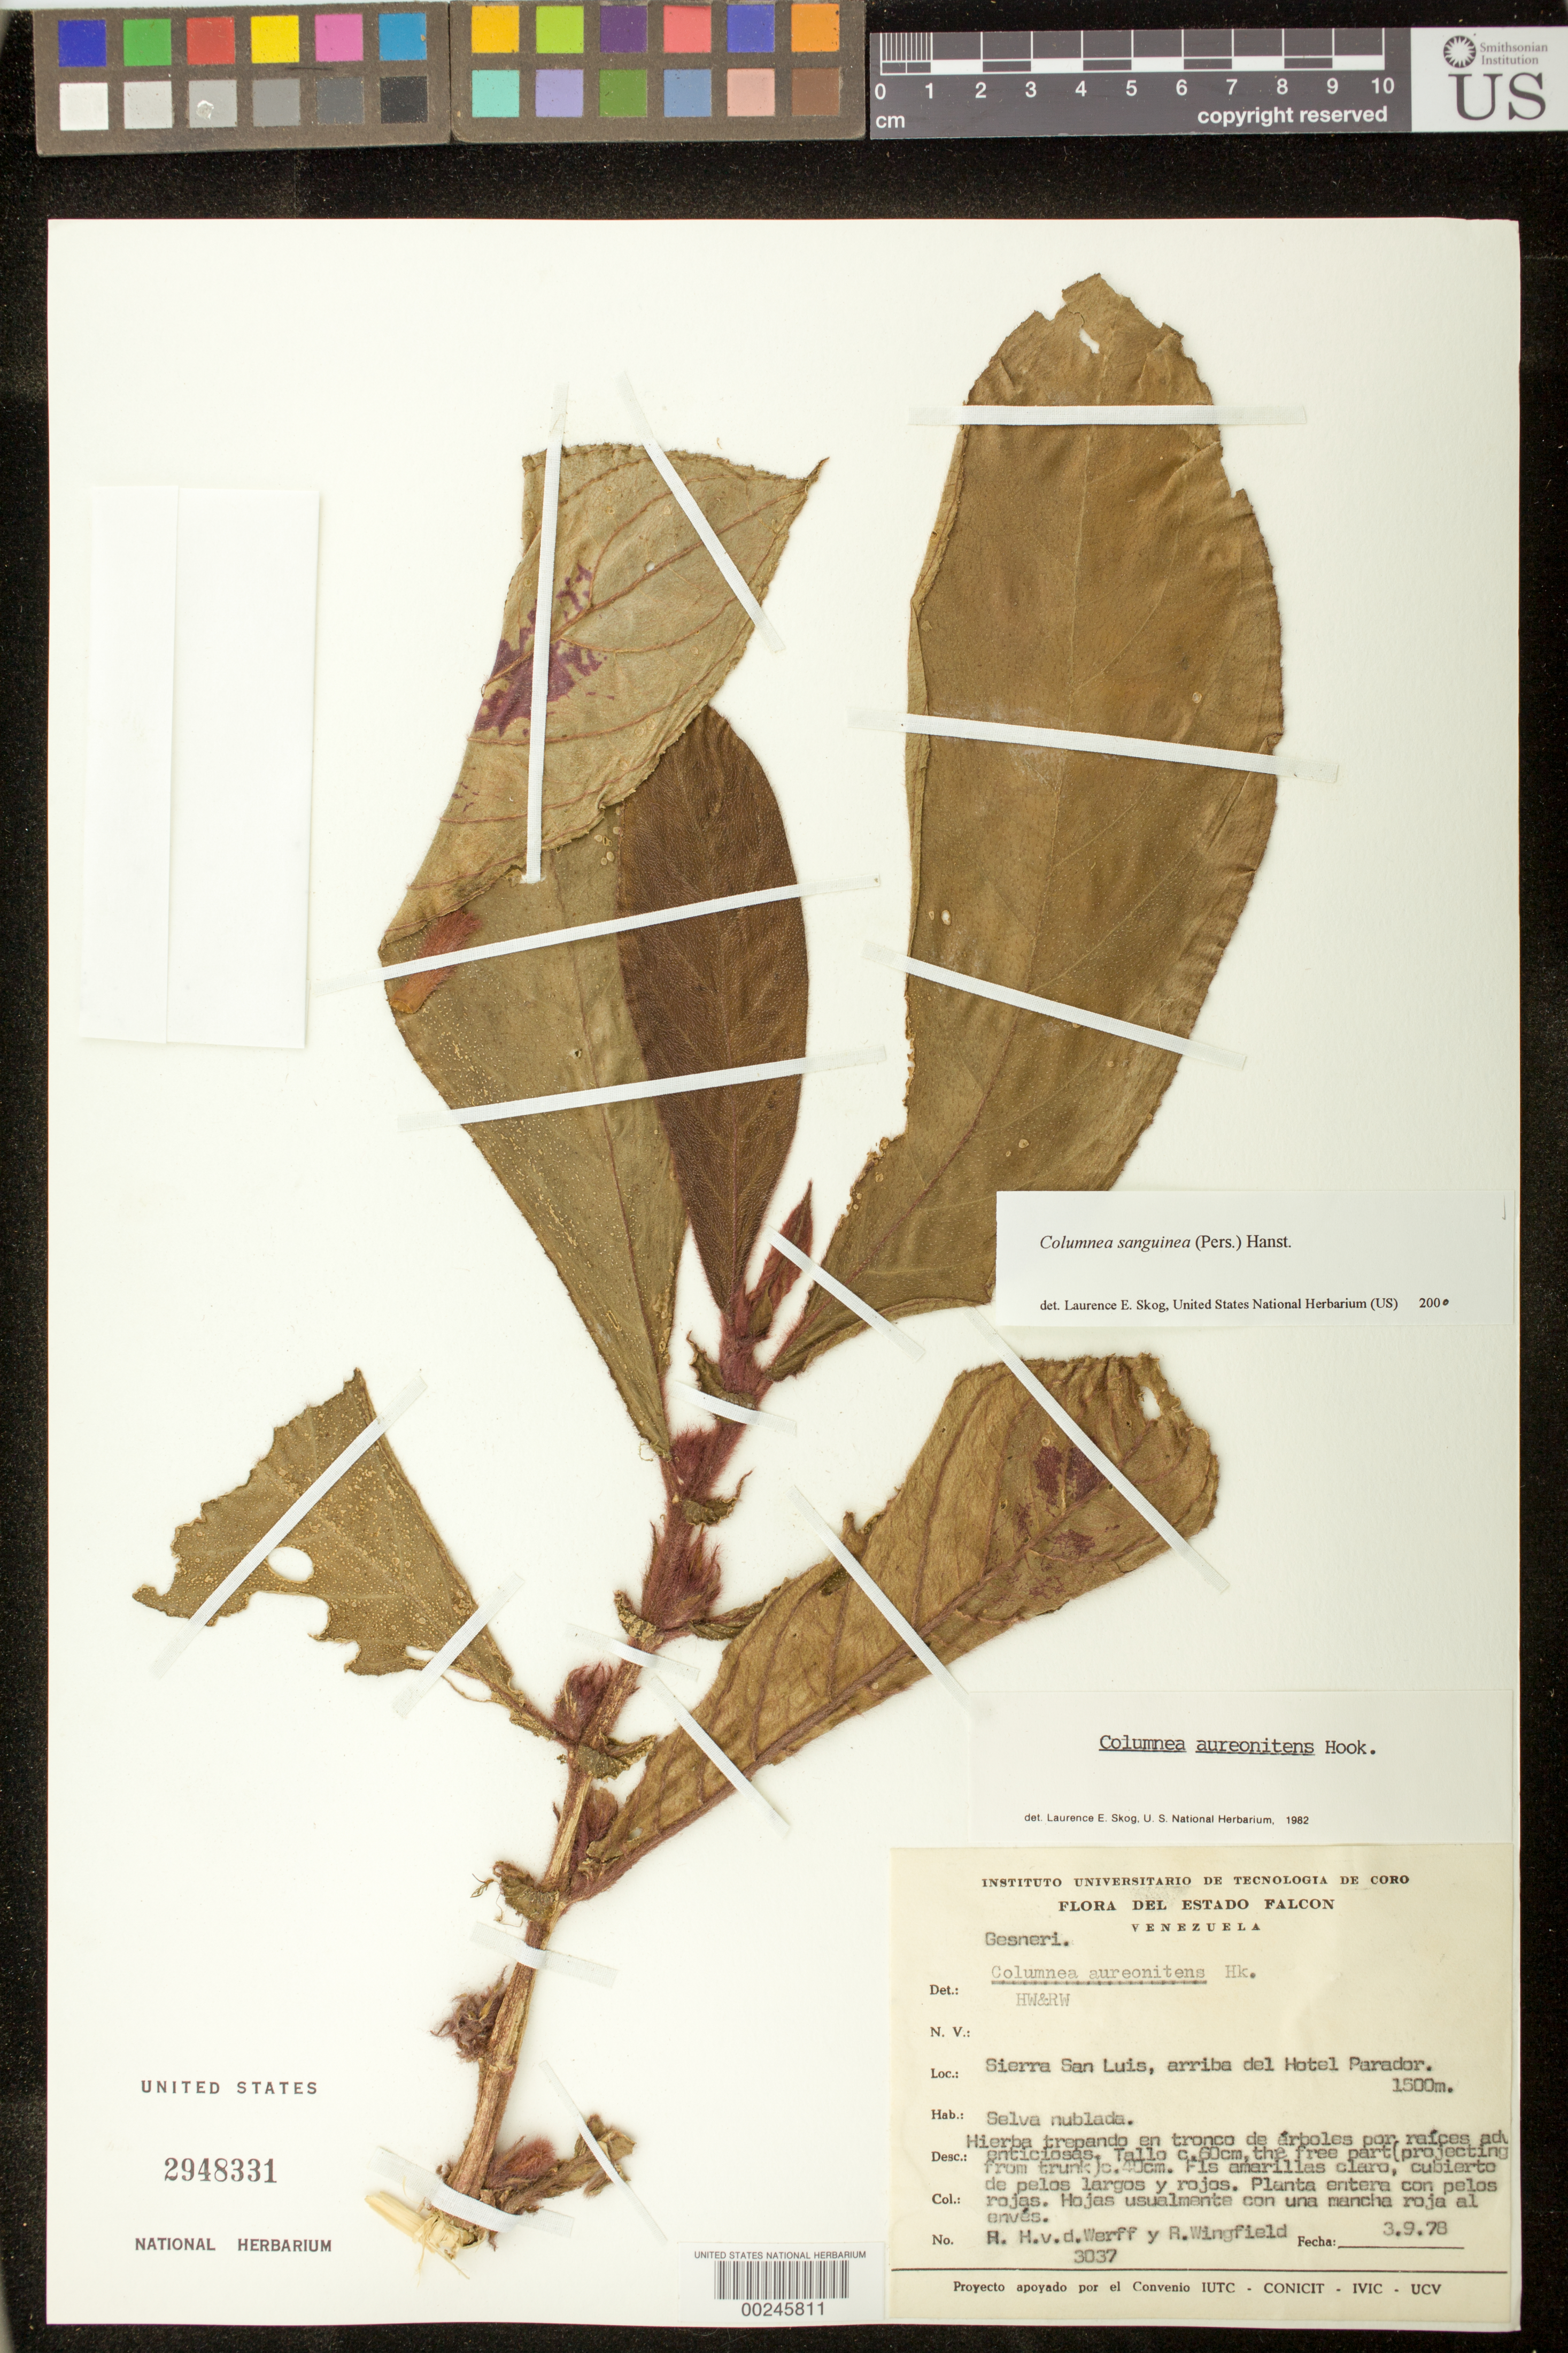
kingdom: Plantae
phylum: Tracheophyta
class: Magnoliopsida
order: Lamiales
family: Gesneriaceae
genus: Columnea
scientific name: Columnea sanguinea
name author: (Pers.) Hanst.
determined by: Skog, Laurence E.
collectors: H. van der Werff & R. Wingfield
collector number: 3037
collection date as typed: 03 Sep 1978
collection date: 1978-09-03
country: Venezuela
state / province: Falcón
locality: Sierra San Luis, arriba del Hotel Parador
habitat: Selva nublada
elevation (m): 1500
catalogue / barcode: US 2948331